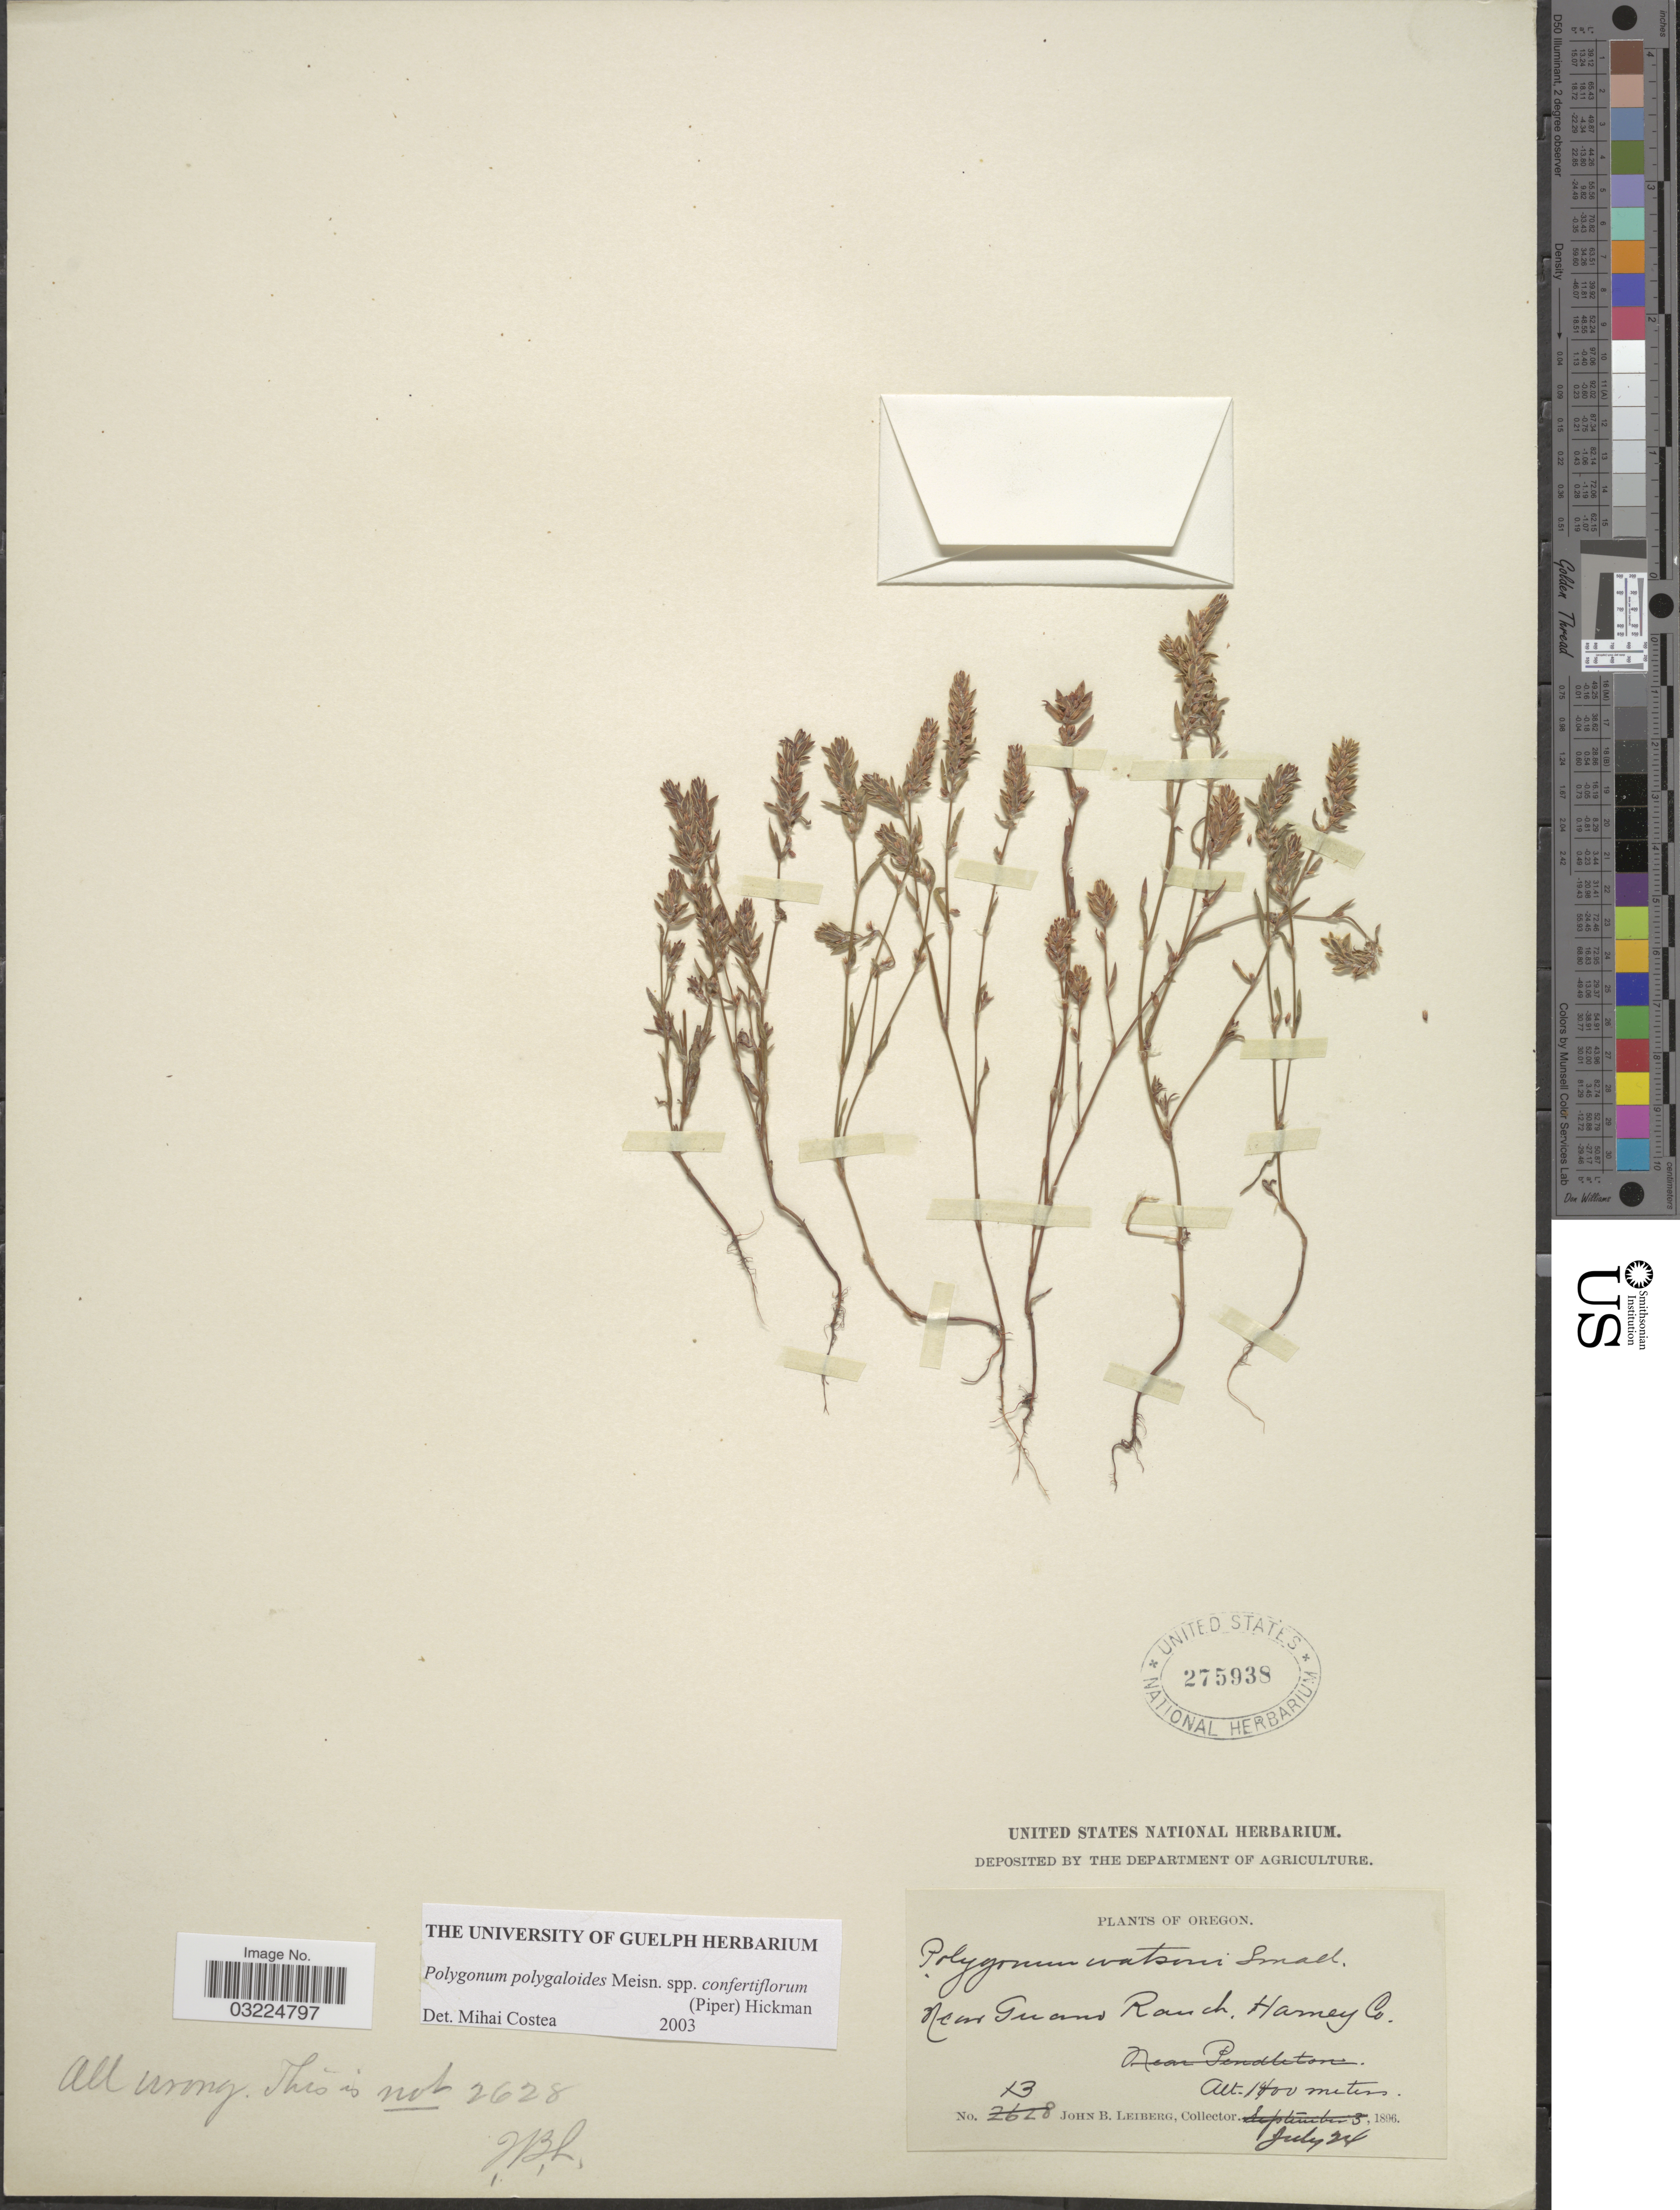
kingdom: Plantae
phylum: Tracheophyta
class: Magnoliopsida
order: Caryophyllales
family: Polygonaceae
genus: Polygonum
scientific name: Polygonum polygaloides subsp. confertiflorum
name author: (Nutt. ex Piper) Hickman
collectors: J. B. Leiberg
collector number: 13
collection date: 1896-07-24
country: United States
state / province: Oregon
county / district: Harney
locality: Near Guano Ranch, Harney Co.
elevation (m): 1400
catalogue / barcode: US 275938